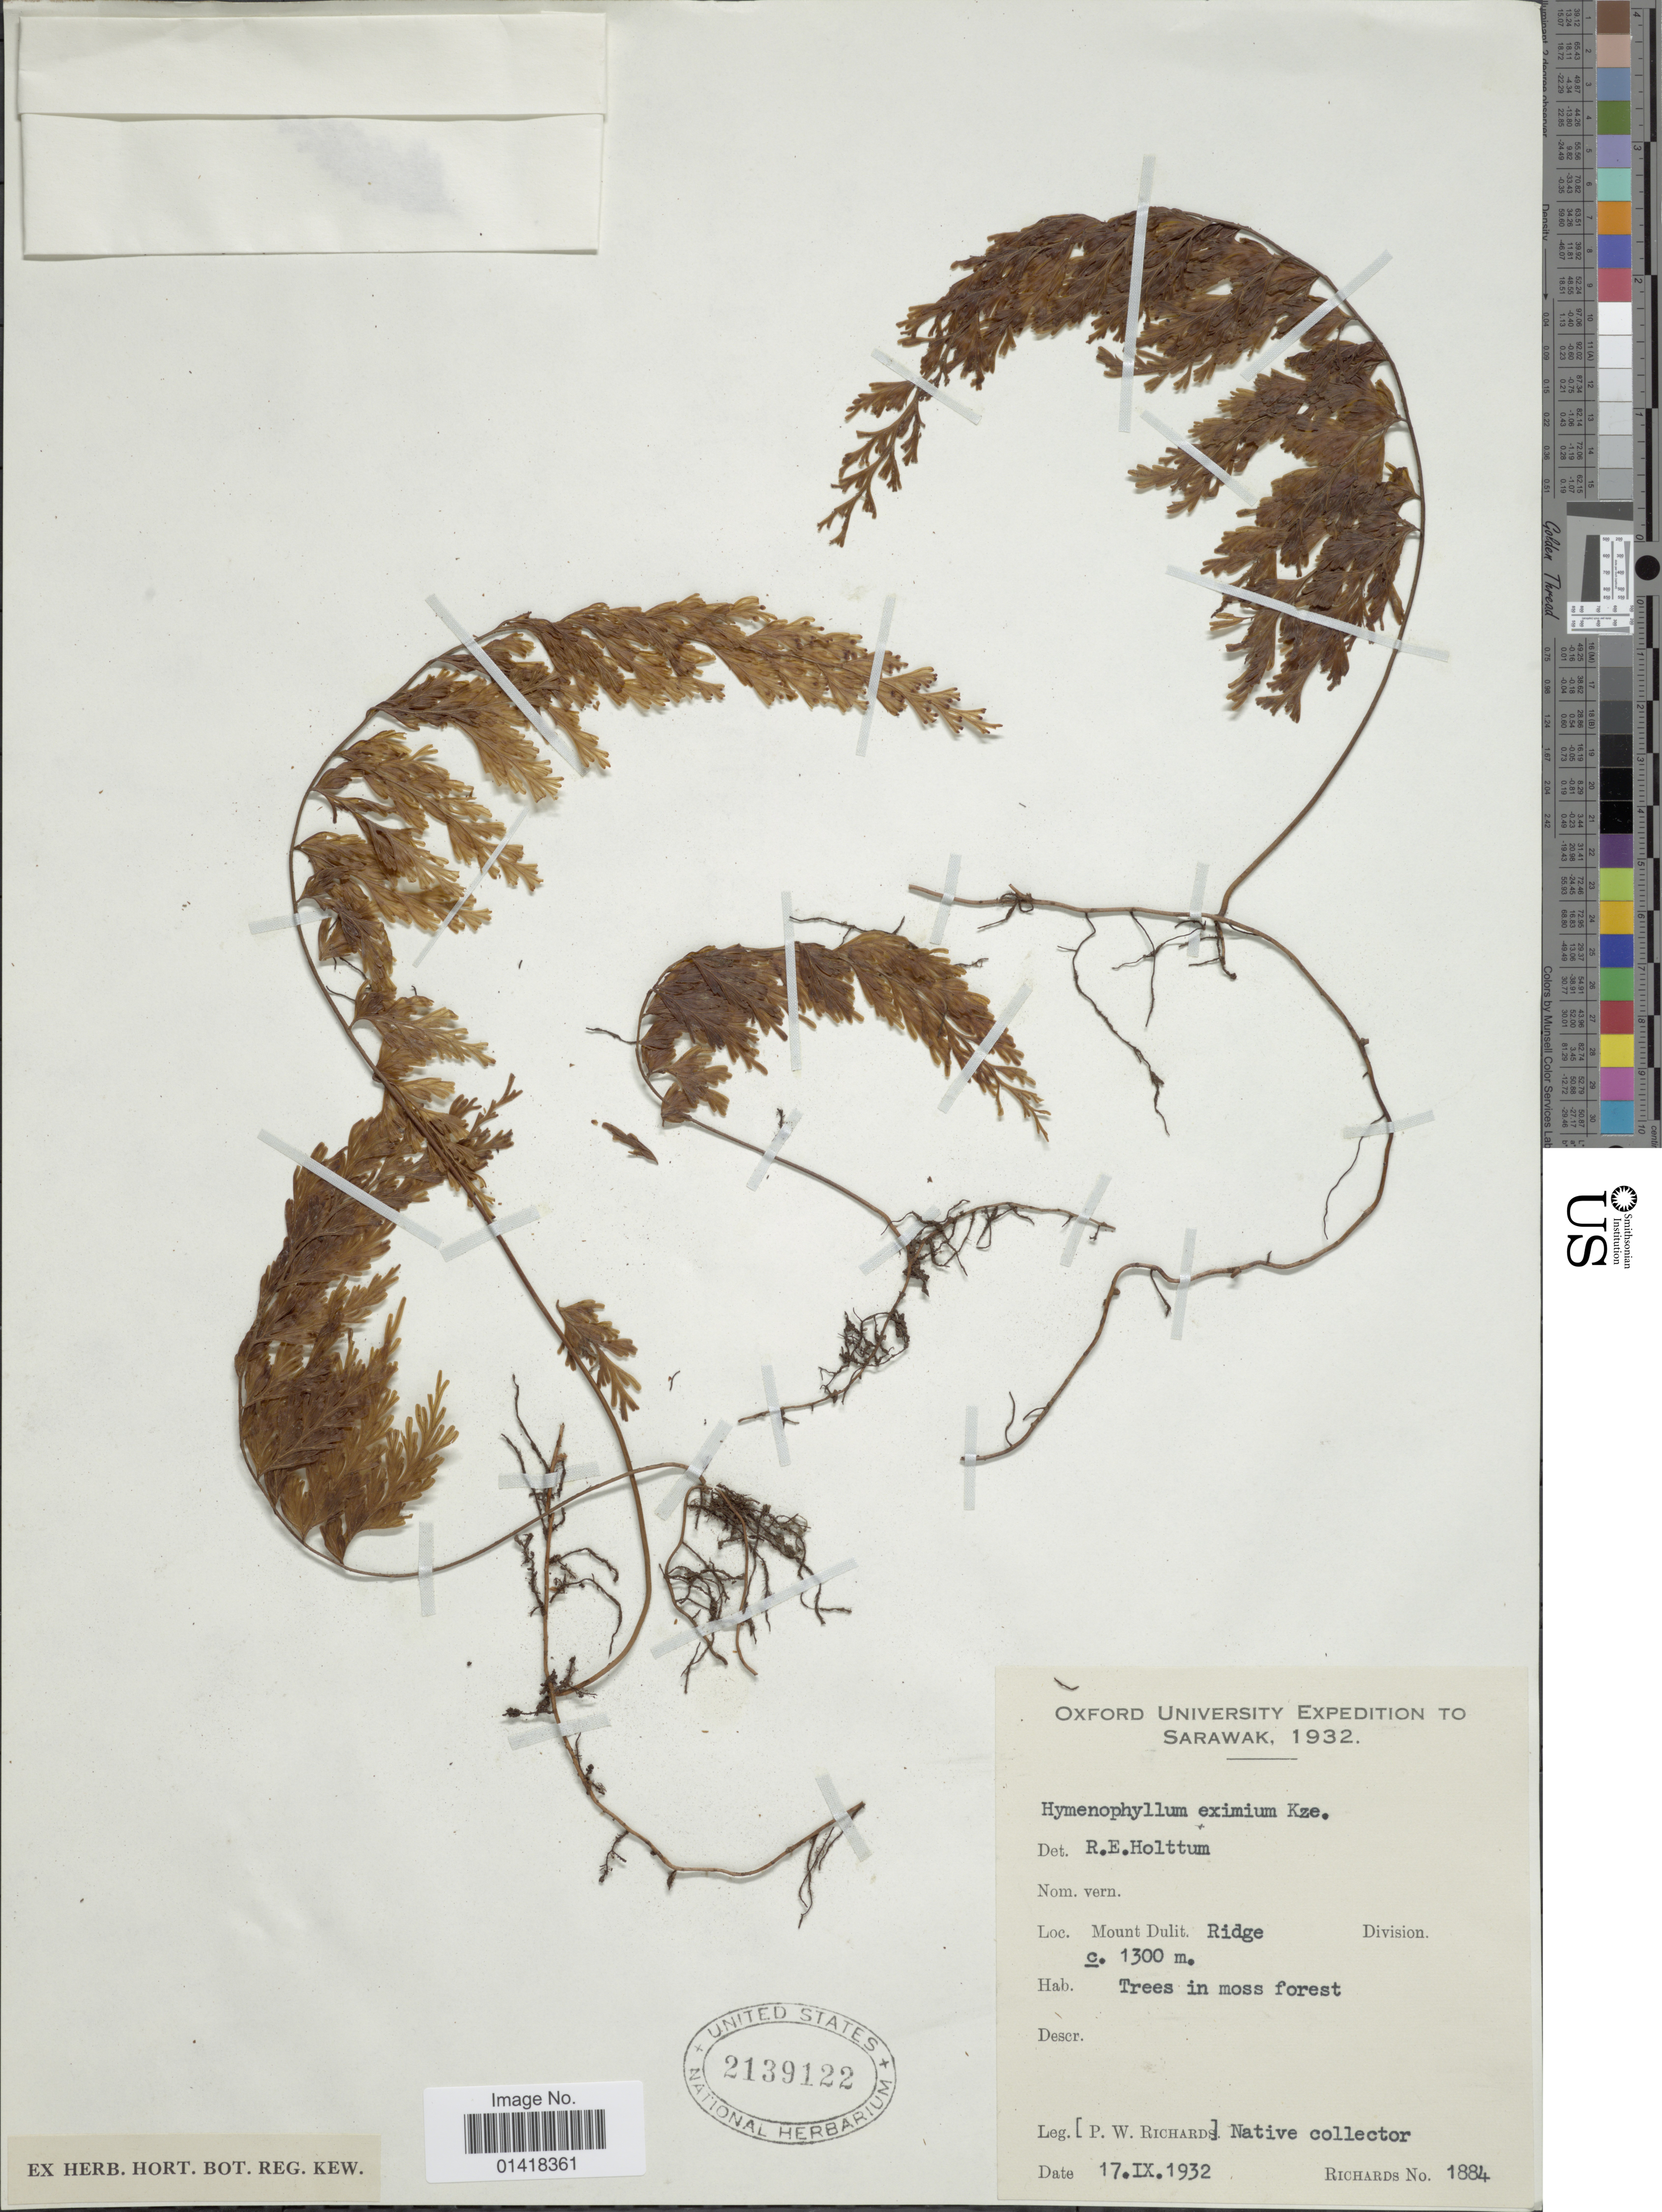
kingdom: Plantae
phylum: Tracheophyta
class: Polypodiopsida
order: Hymenophyllales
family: Hymenophyllaceae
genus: Hymenophyllum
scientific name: Hymenophyllum emarginatum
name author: Sw.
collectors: Native collector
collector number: Richards 1884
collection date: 1932-09-17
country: Malaysia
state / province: Sarawak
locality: Mount Diulit. Ridge Division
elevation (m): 1300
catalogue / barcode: US 2139122